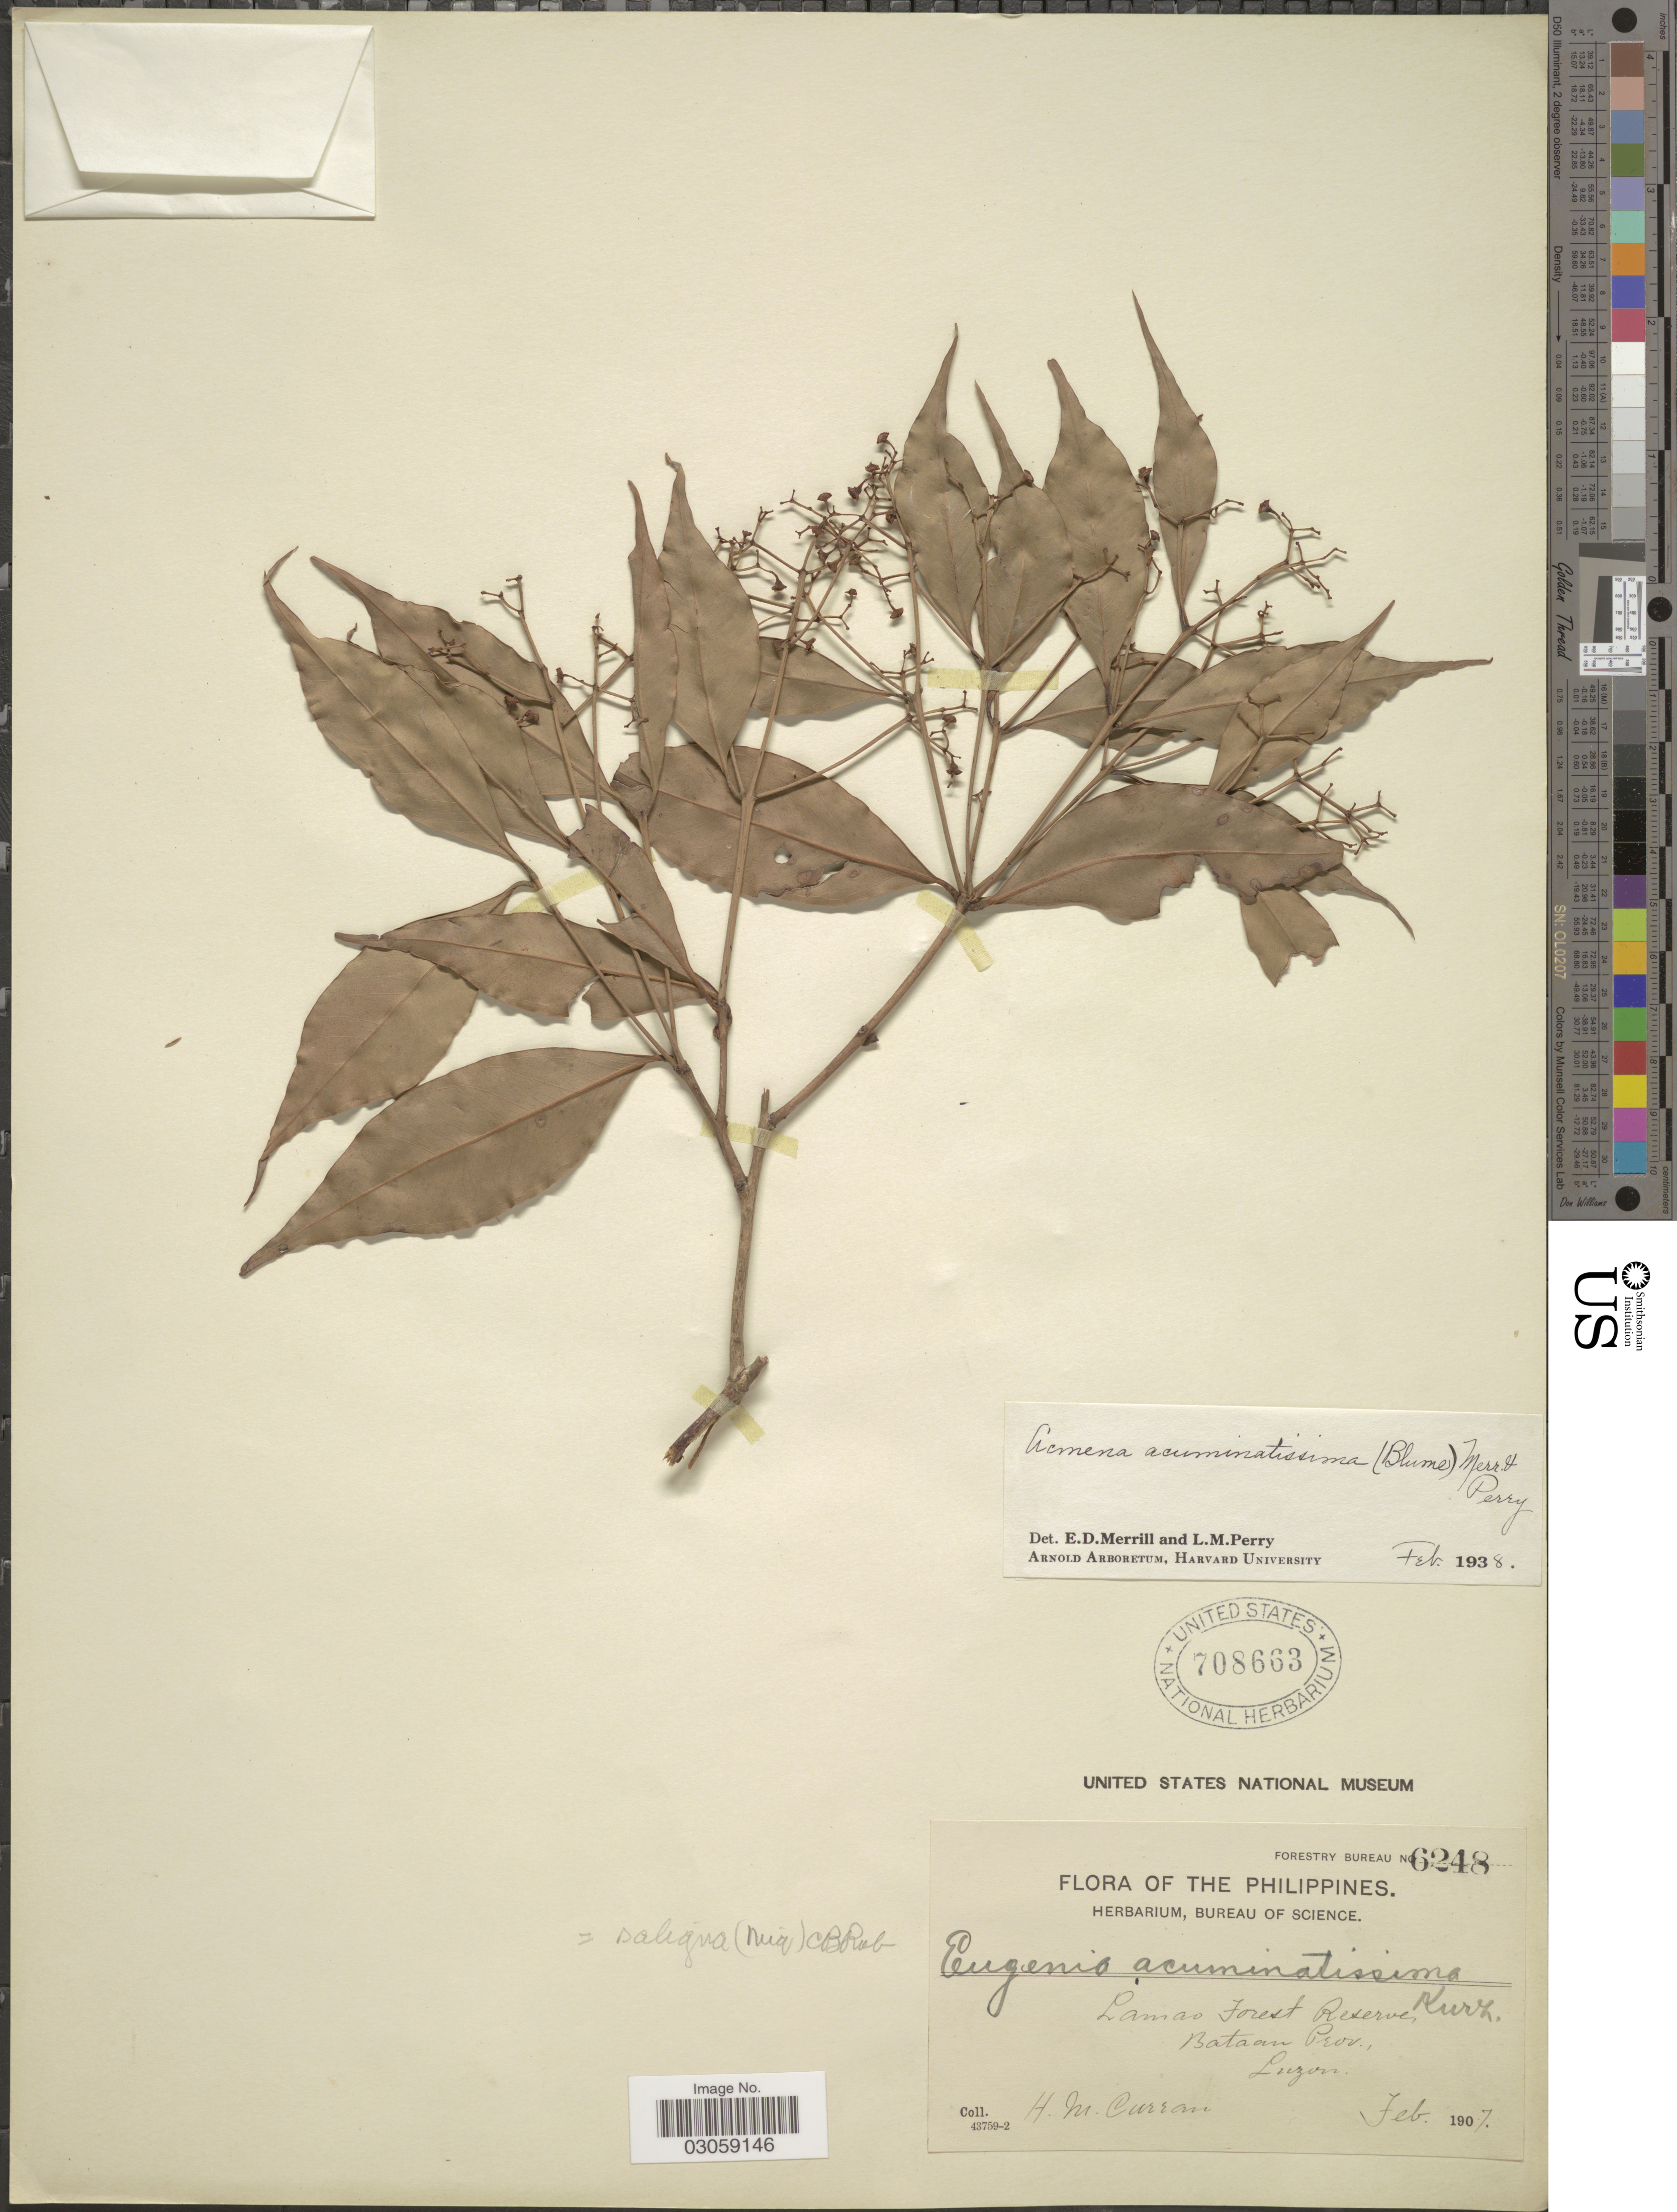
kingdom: Plantae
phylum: Tracheophyta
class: Magnoliopsida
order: Myrtales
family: Myrtaceae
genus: Syzygium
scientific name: Syzygium acuminatissimum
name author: (Blume) DC.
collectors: H. M. Curran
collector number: Forestry Bureau 6248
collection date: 1907-02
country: Philippines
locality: Lamao Forest Reserve, Bataan Prov., Luzon.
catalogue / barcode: US 708663